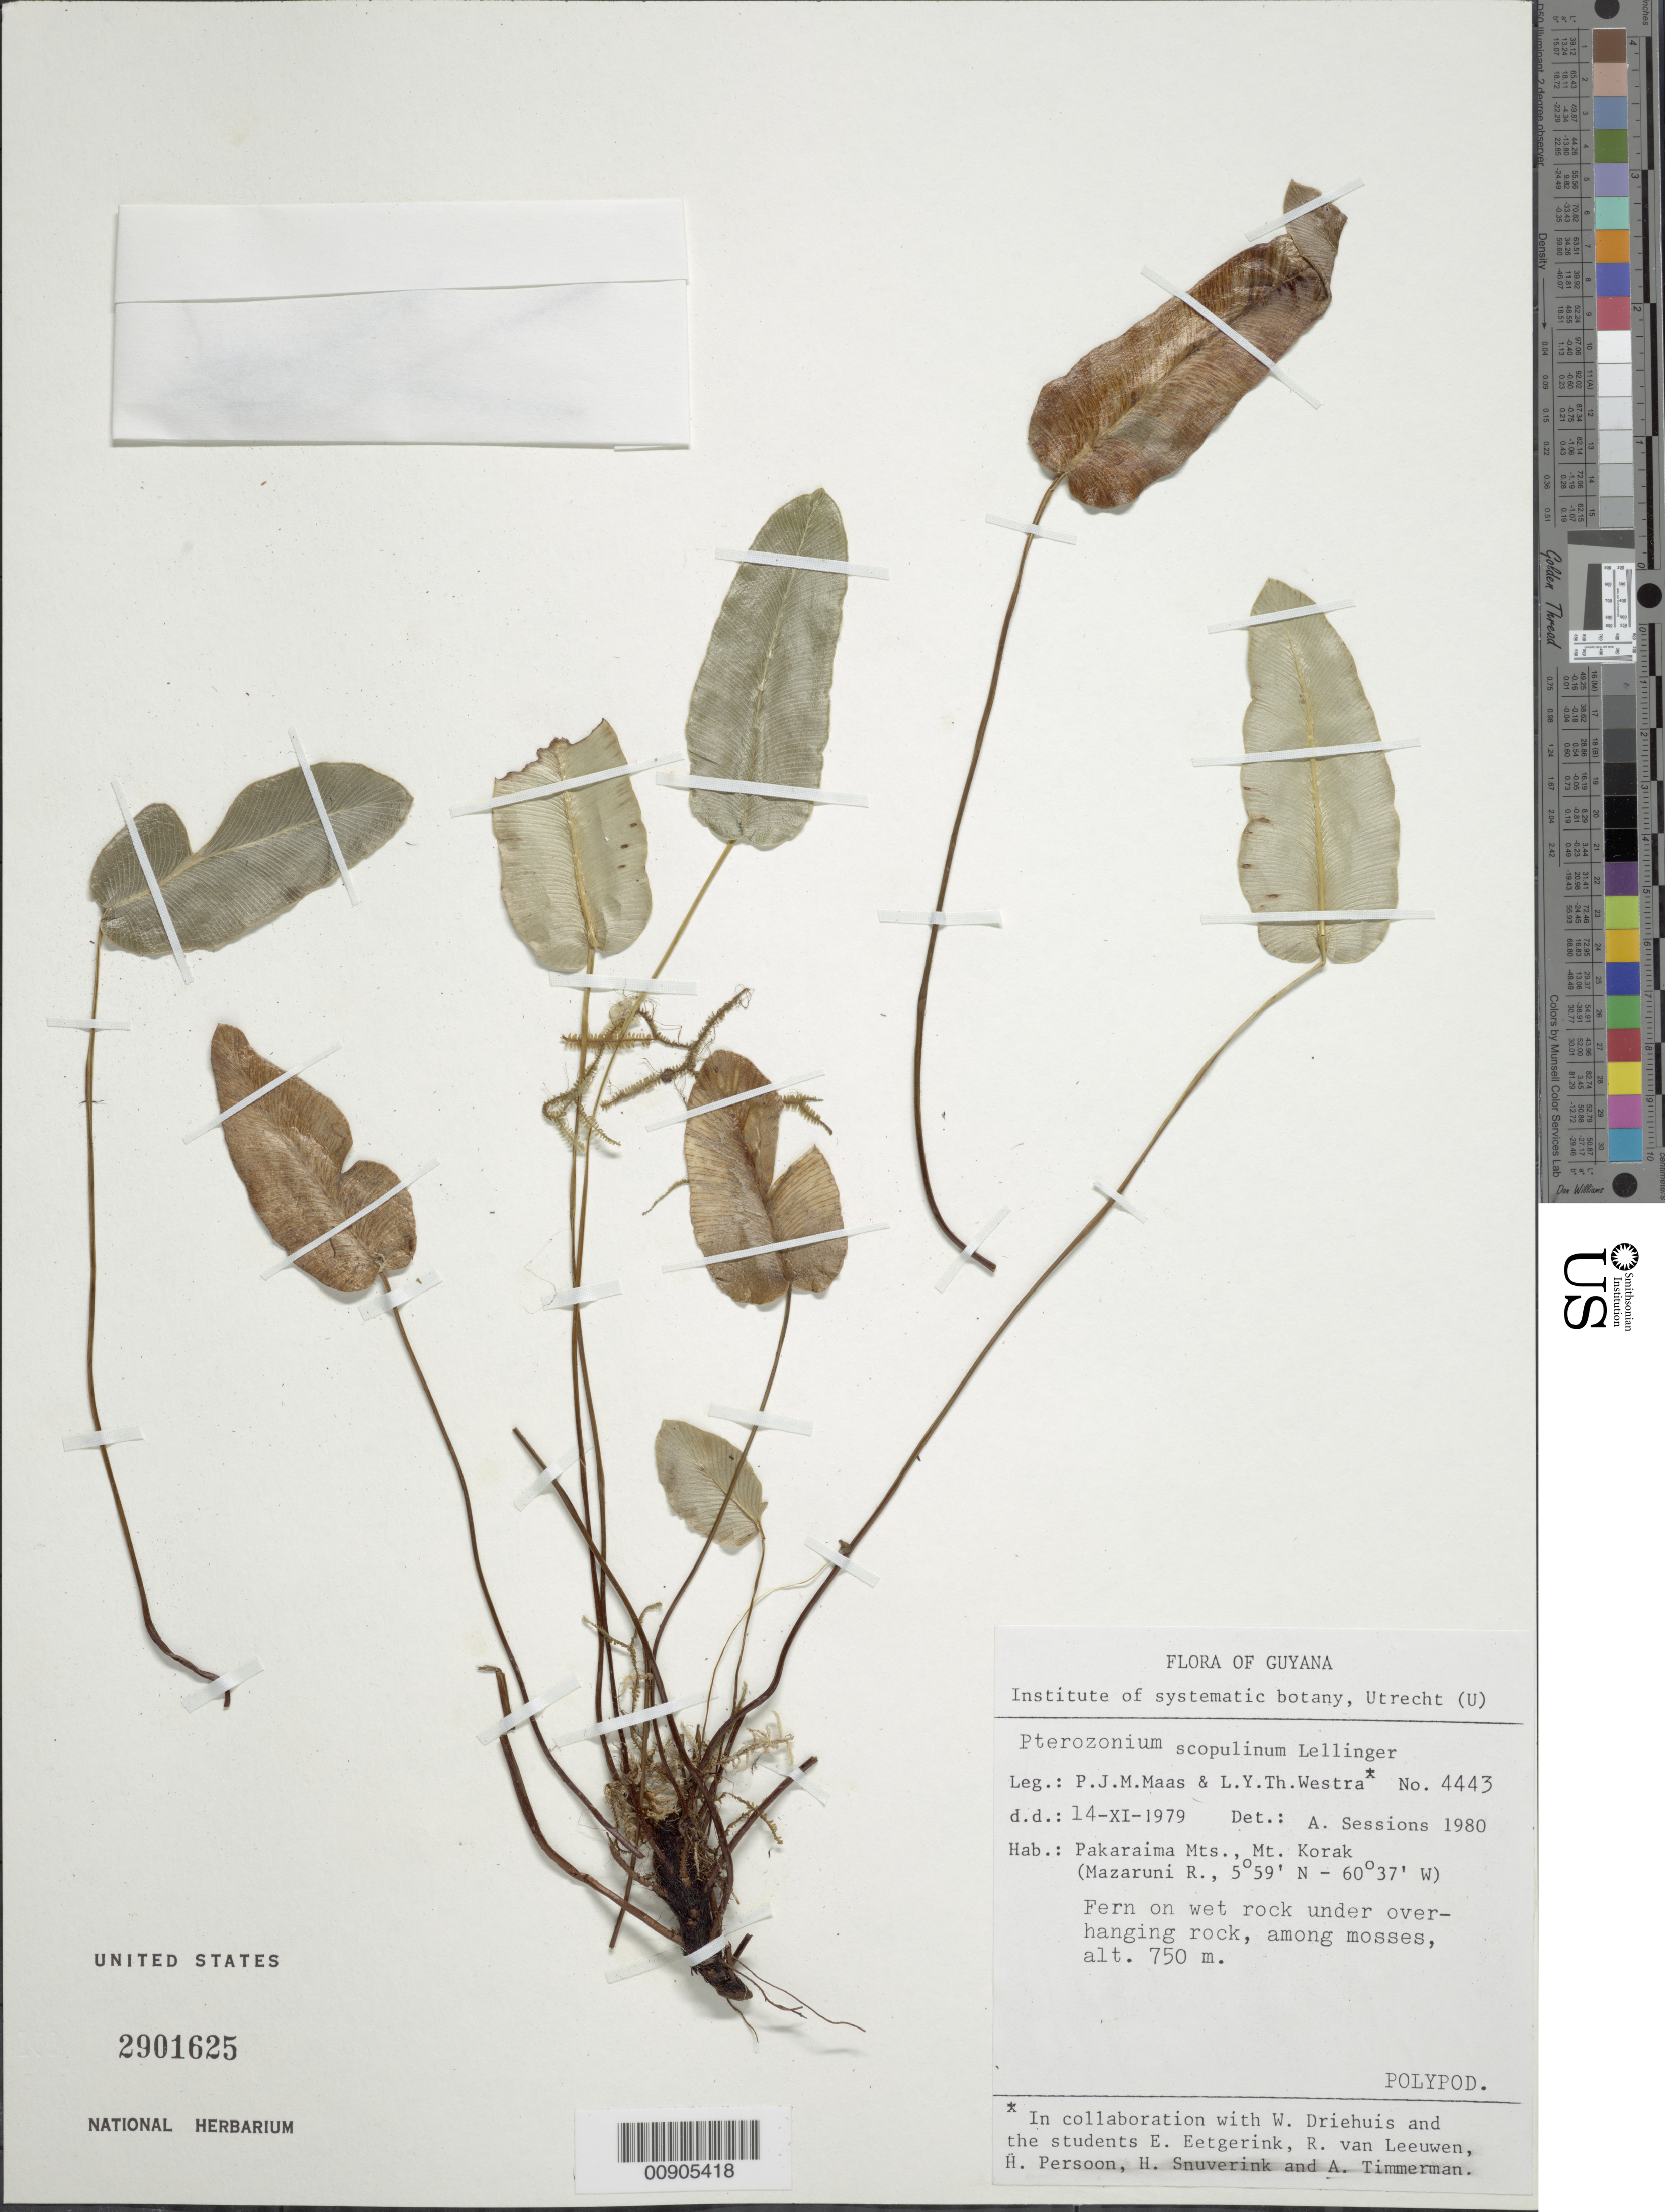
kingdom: Plantae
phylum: Tracheophyta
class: Polypodiopsida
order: Polypodiales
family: Pteridaceae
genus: Pterozonium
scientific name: Pterozonium scopulinum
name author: Lellinger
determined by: Sessions, A.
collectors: P. Maas & L. Y. T. Westra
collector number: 4443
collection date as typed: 14-Nov-79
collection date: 1979-11-14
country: Guyana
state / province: Cuyuni-Mazaruni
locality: Mt. Korak, Pakaraima Mts. (Mazaruni R)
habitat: On wet rock under overhanging rock, among mosses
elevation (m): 750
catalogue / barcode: US 2901625